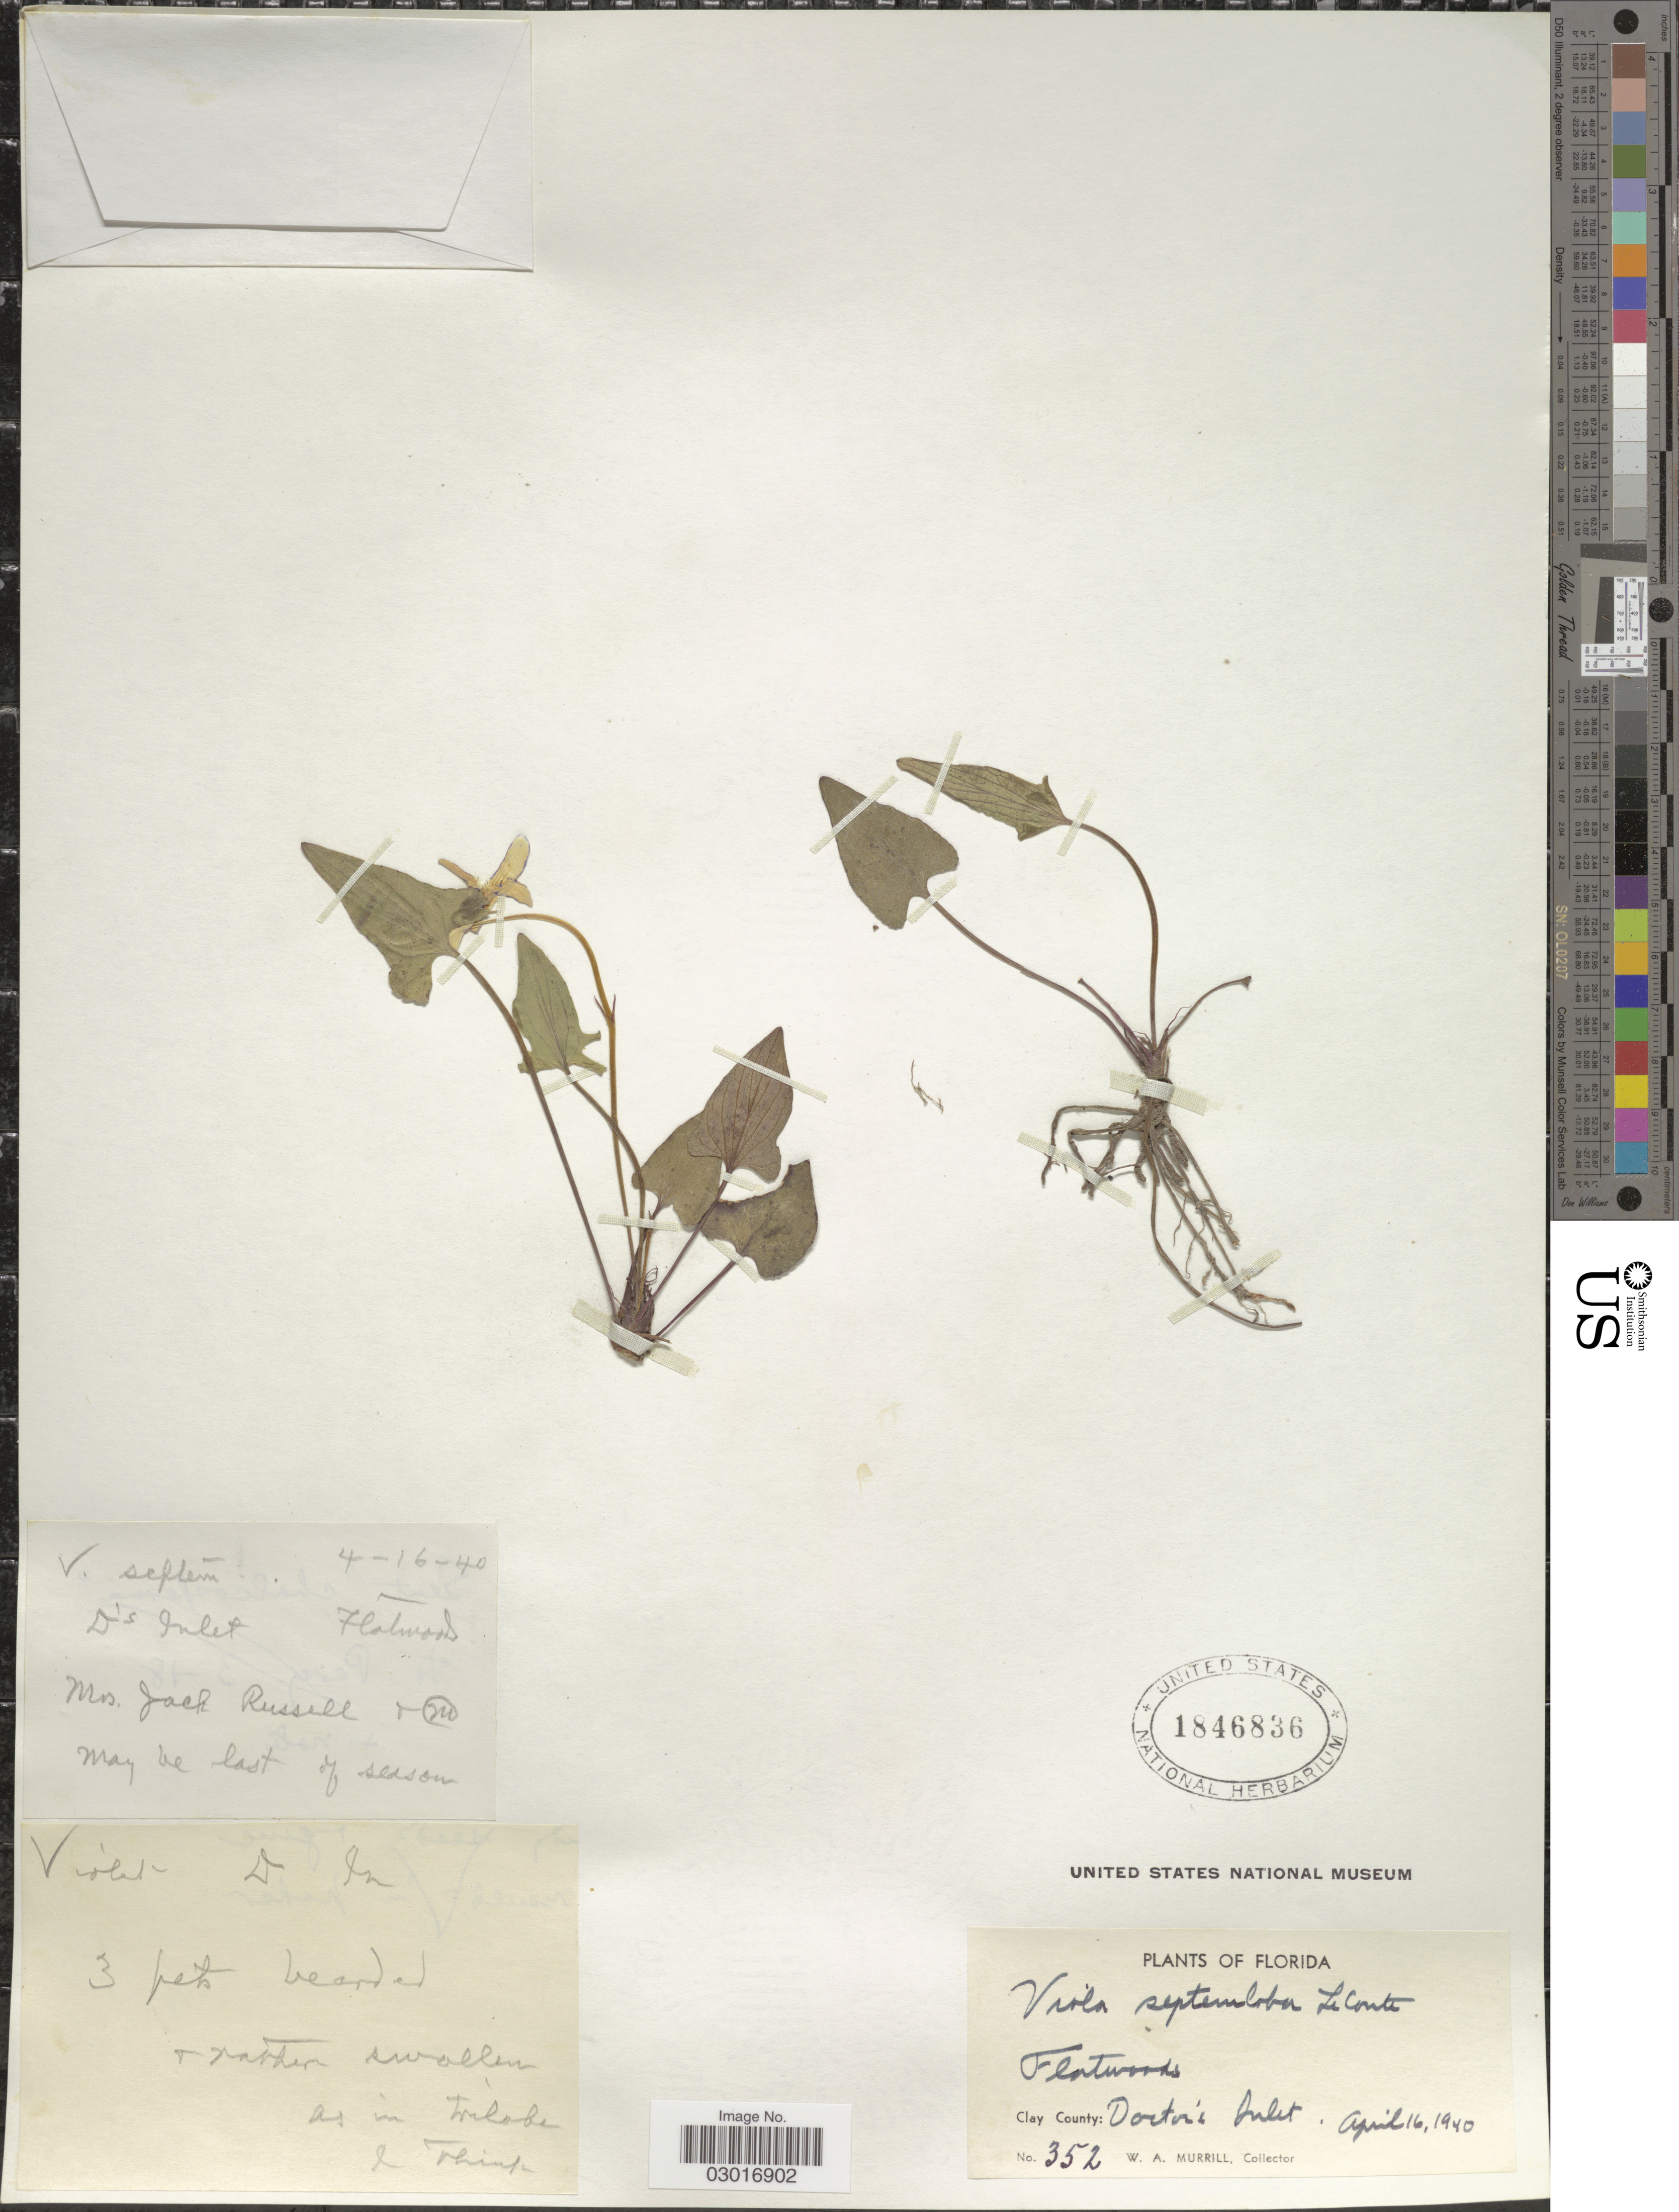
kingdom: Plantae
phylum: Tracheophyta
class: Magnoliopsida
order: Malpighiales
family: Violaceae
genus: Viola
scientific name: Viola septemloba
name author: LeConte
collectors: W. A. Murrill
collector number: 352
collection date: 1940-04-16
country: United States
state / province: Florida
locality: Flatwoods, Clay County: Doctor's Inlet.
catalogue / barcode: US 1846836